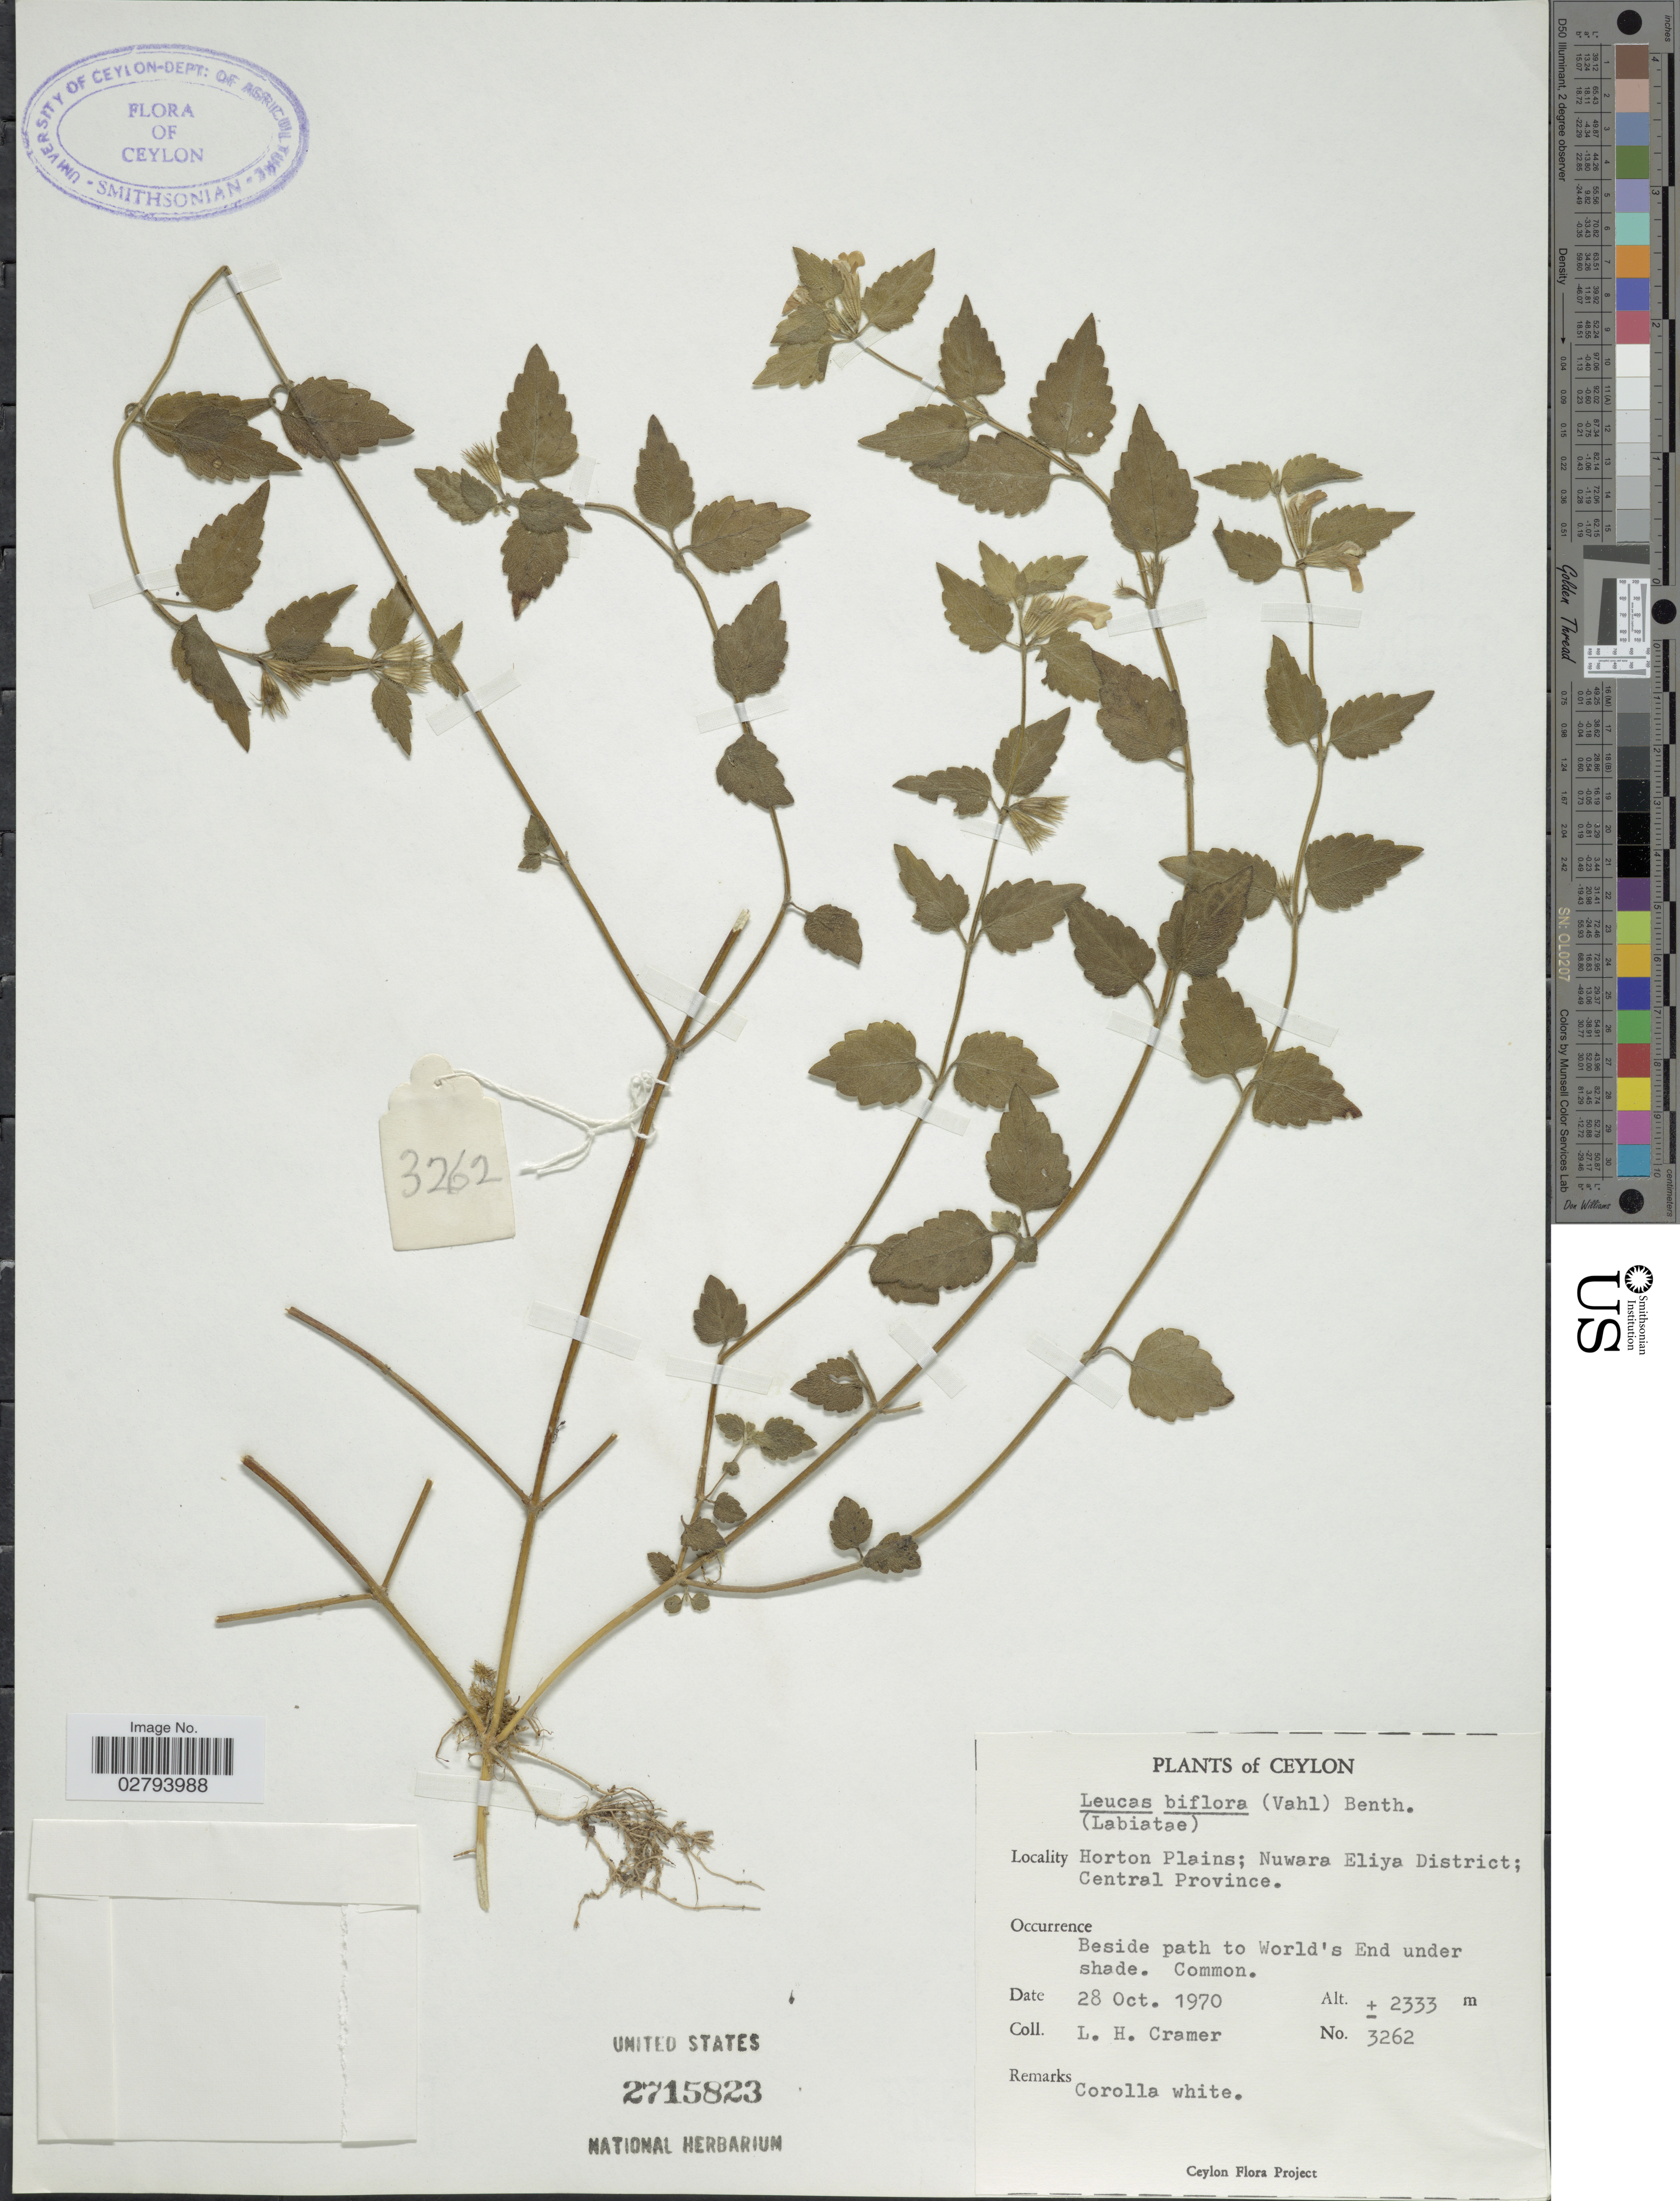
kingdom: Plantae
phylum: Tracheophyta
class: Magnoliopsida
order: Lamiales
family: Lamiaceae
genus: Leucas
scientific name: Leucas biflora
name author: (Vahl) Sm.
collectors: L. H. Cramer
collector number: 3262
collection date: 1970-10-28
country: Sri Lanka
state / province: Central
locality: Ceylon, Horton Plains; Nuwara Eliya District; Central Province.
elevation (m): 2333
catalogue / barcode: US 2715823